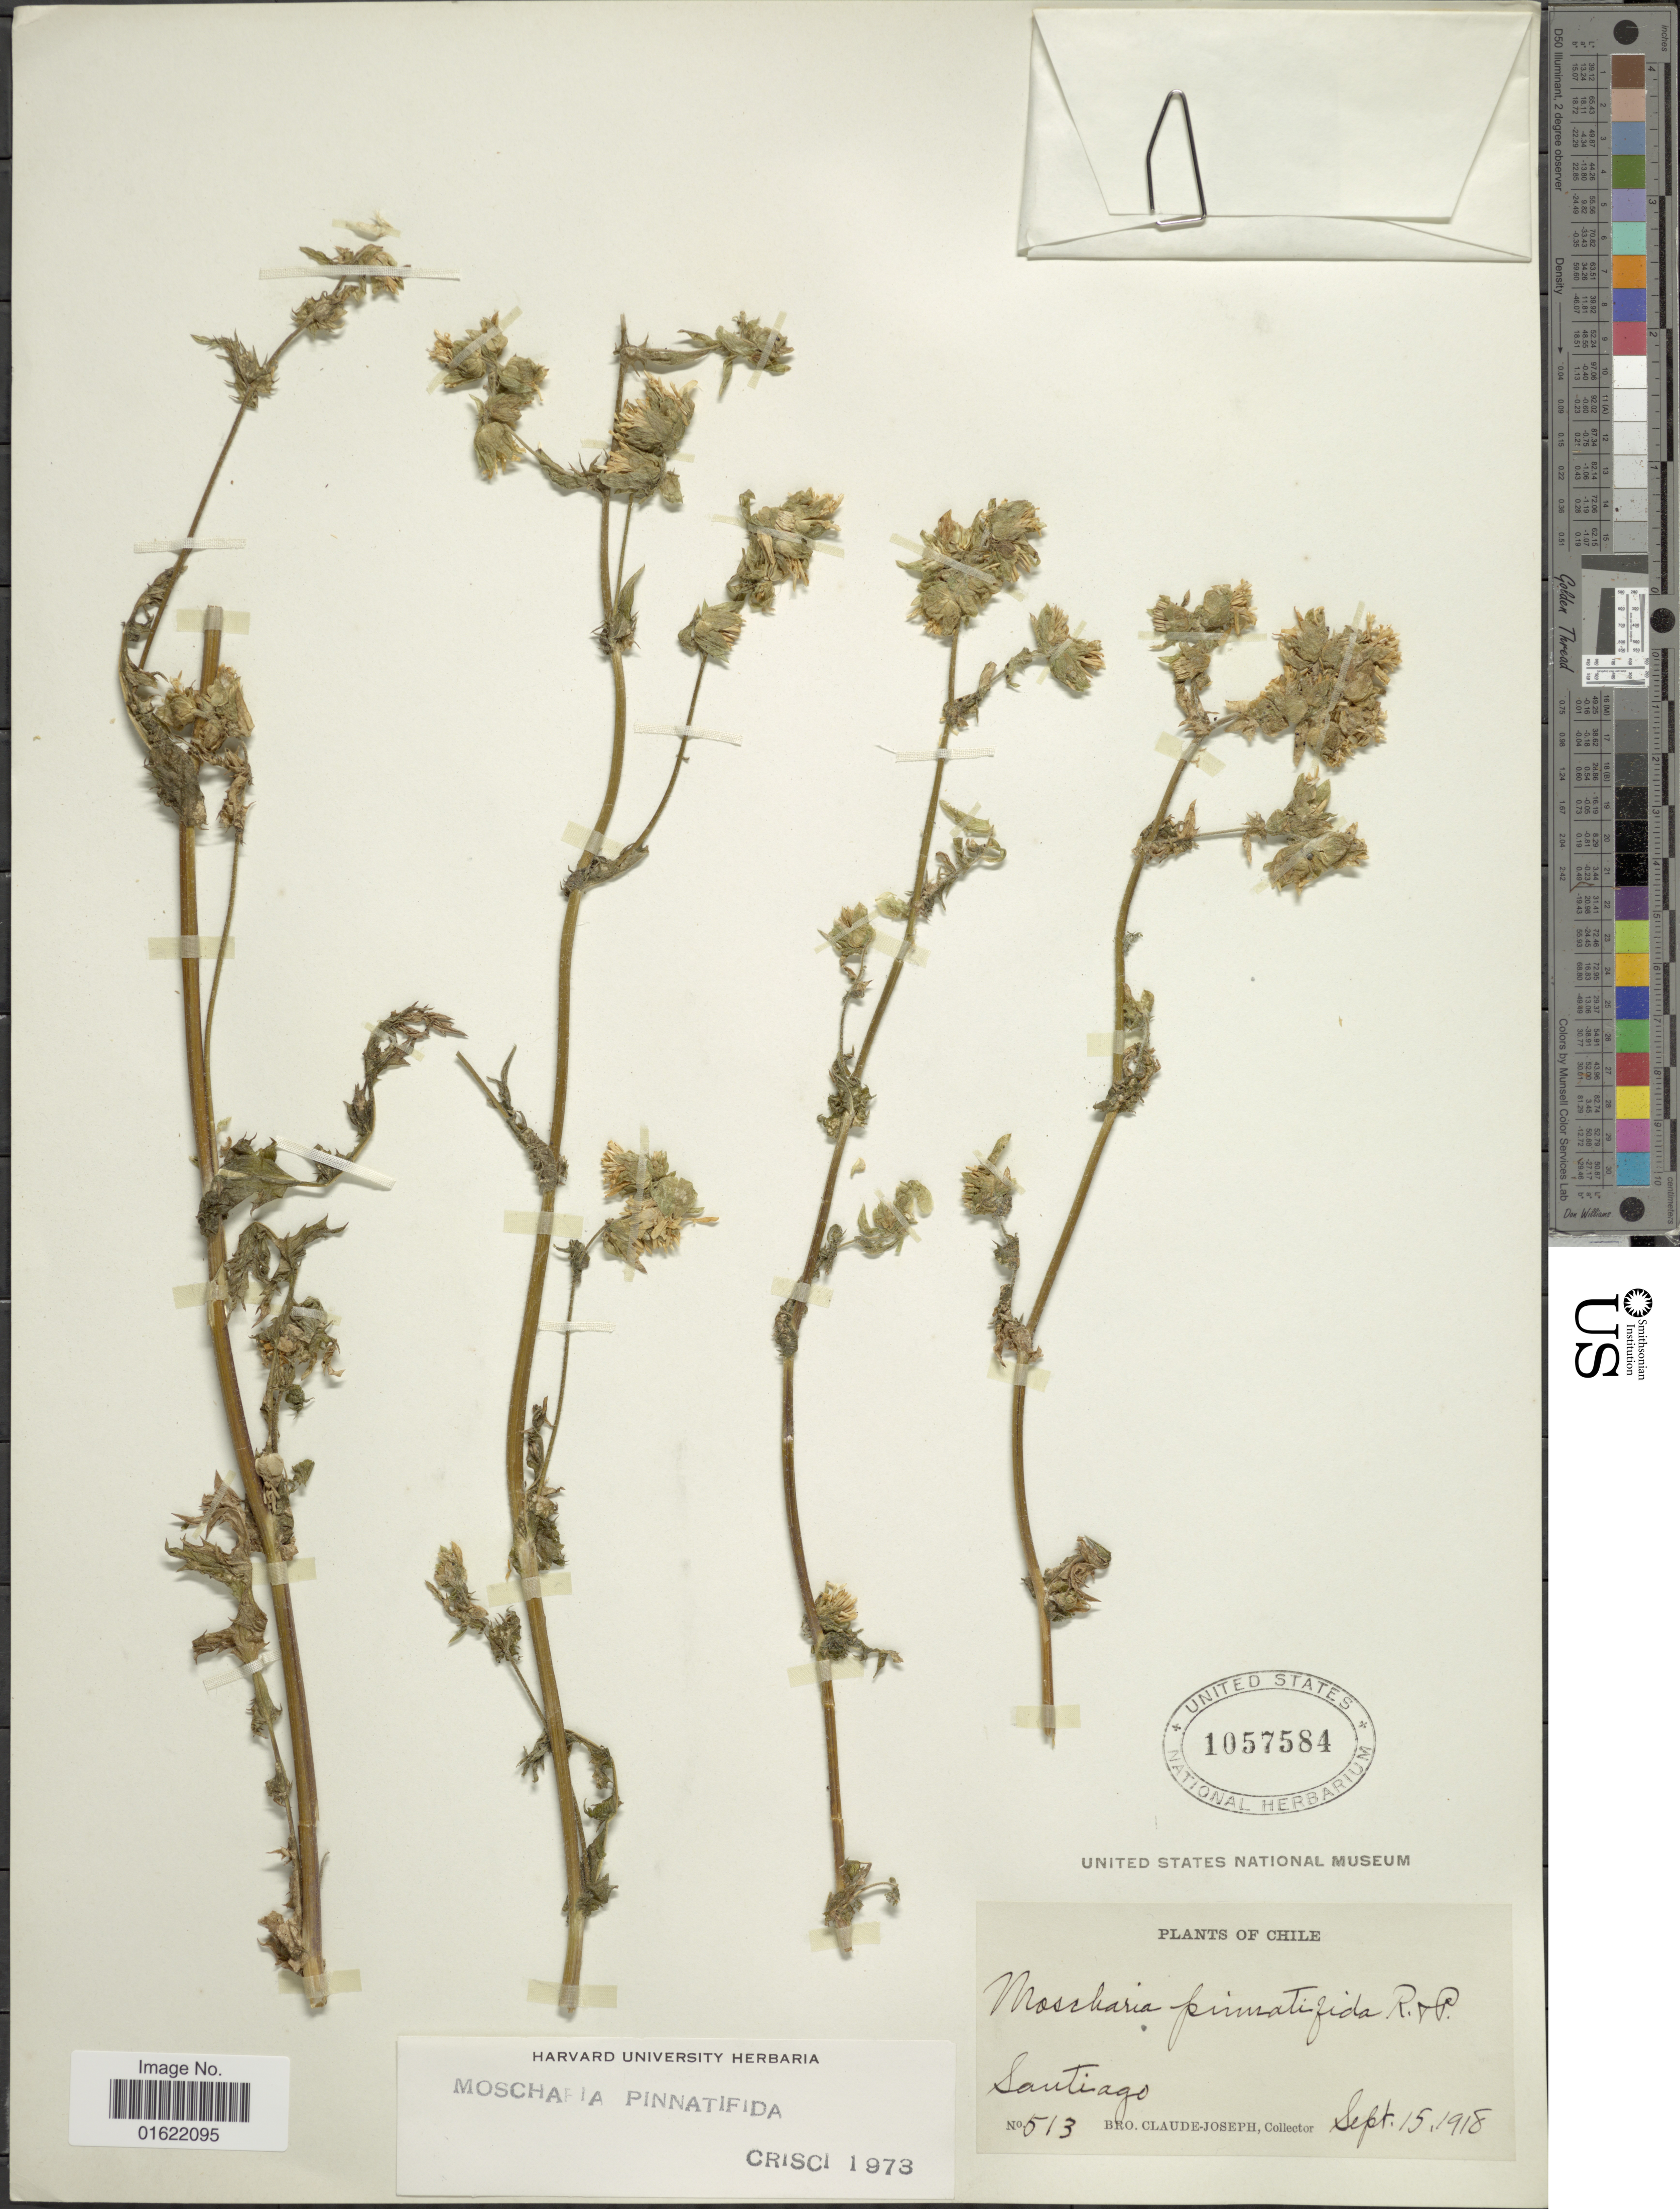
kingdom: Plantae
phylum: Tracheophyta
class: Magnoliopsida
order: Asterales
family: Asteraceae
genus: Moscharia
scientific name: Moscharia pinnatifida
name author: Ruiz & Pav.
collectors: Bro. Claude-Joseph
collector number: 513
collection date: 1918-09-15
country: Chile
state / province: Región Metropolitana (RM)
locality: Santiago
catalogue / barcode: US 1057584